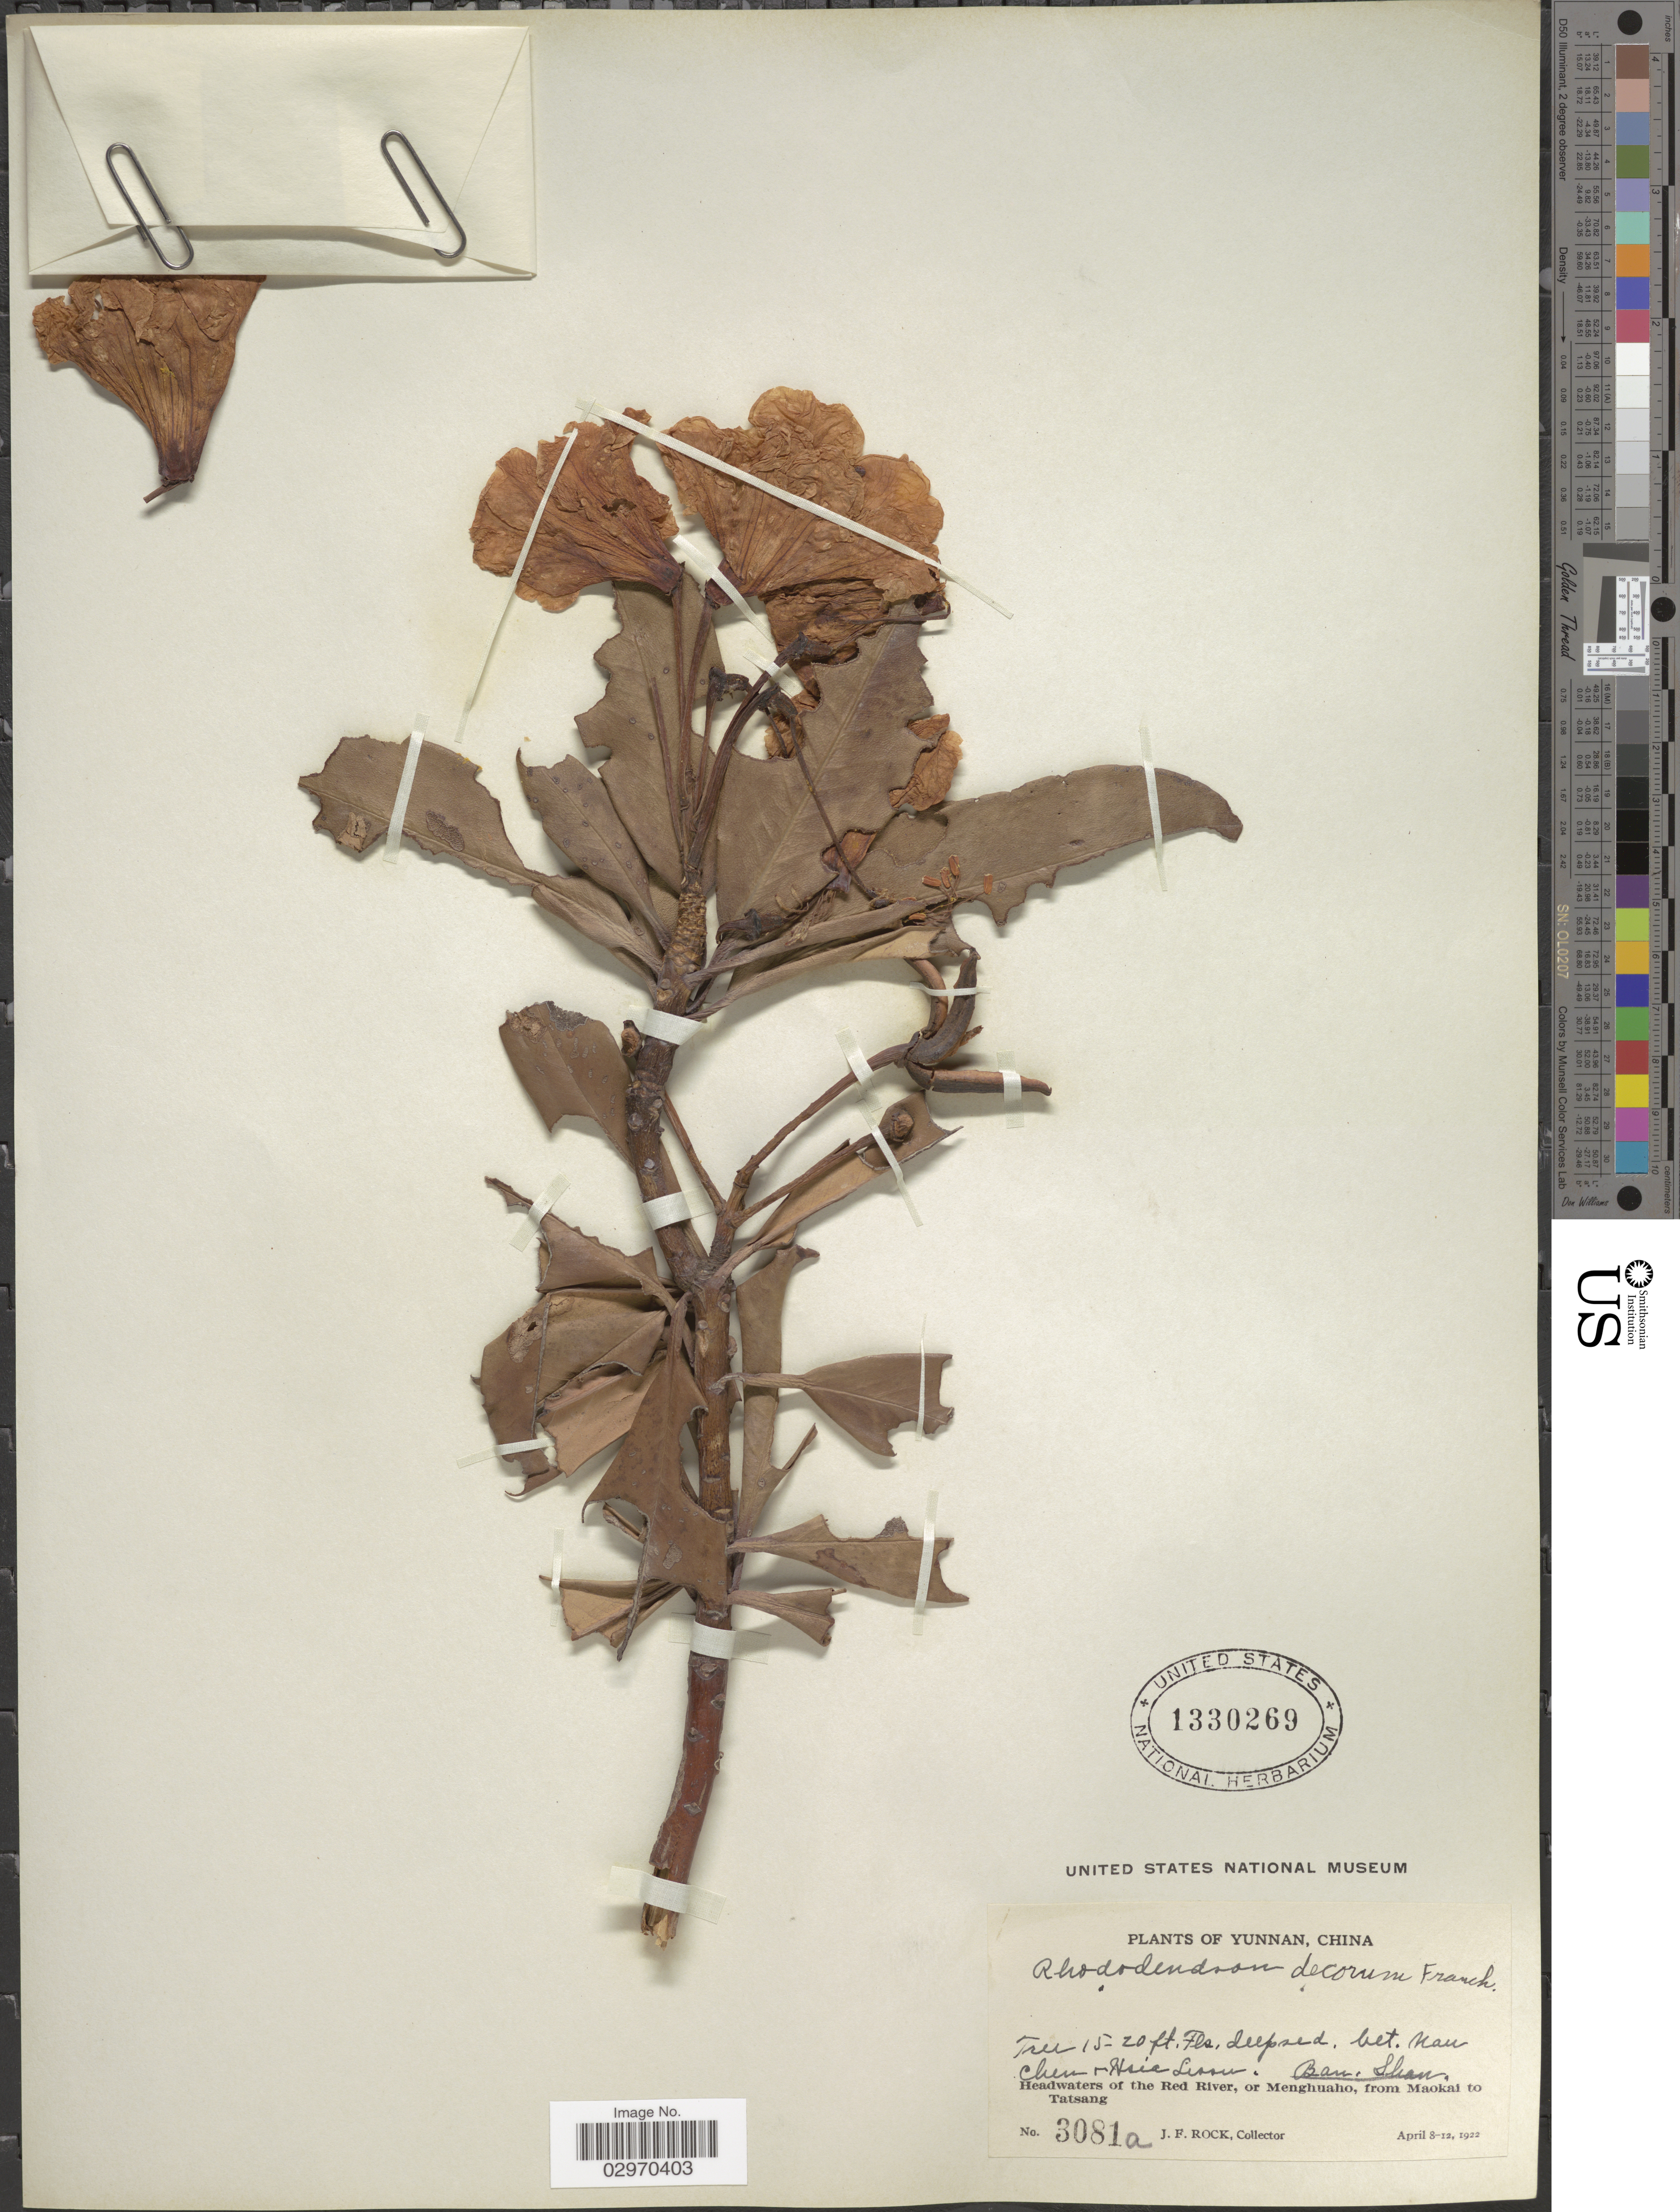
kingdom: Plantae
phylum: Tracheophyta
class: Magnoliopsida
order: Ericales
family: Ericaceae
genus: Rhododendron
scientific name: Rhododendron decorum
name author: Franch.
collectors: J. Rock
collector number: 3081a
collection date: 1922-04-08/1922-04-12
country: China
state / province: Yunnan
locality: Bet. Nau Chen & Hsia Lisou. Headwaters of the Red River, or Menghuaho, from Maokai to Tatsang.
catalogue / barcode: US 1330269